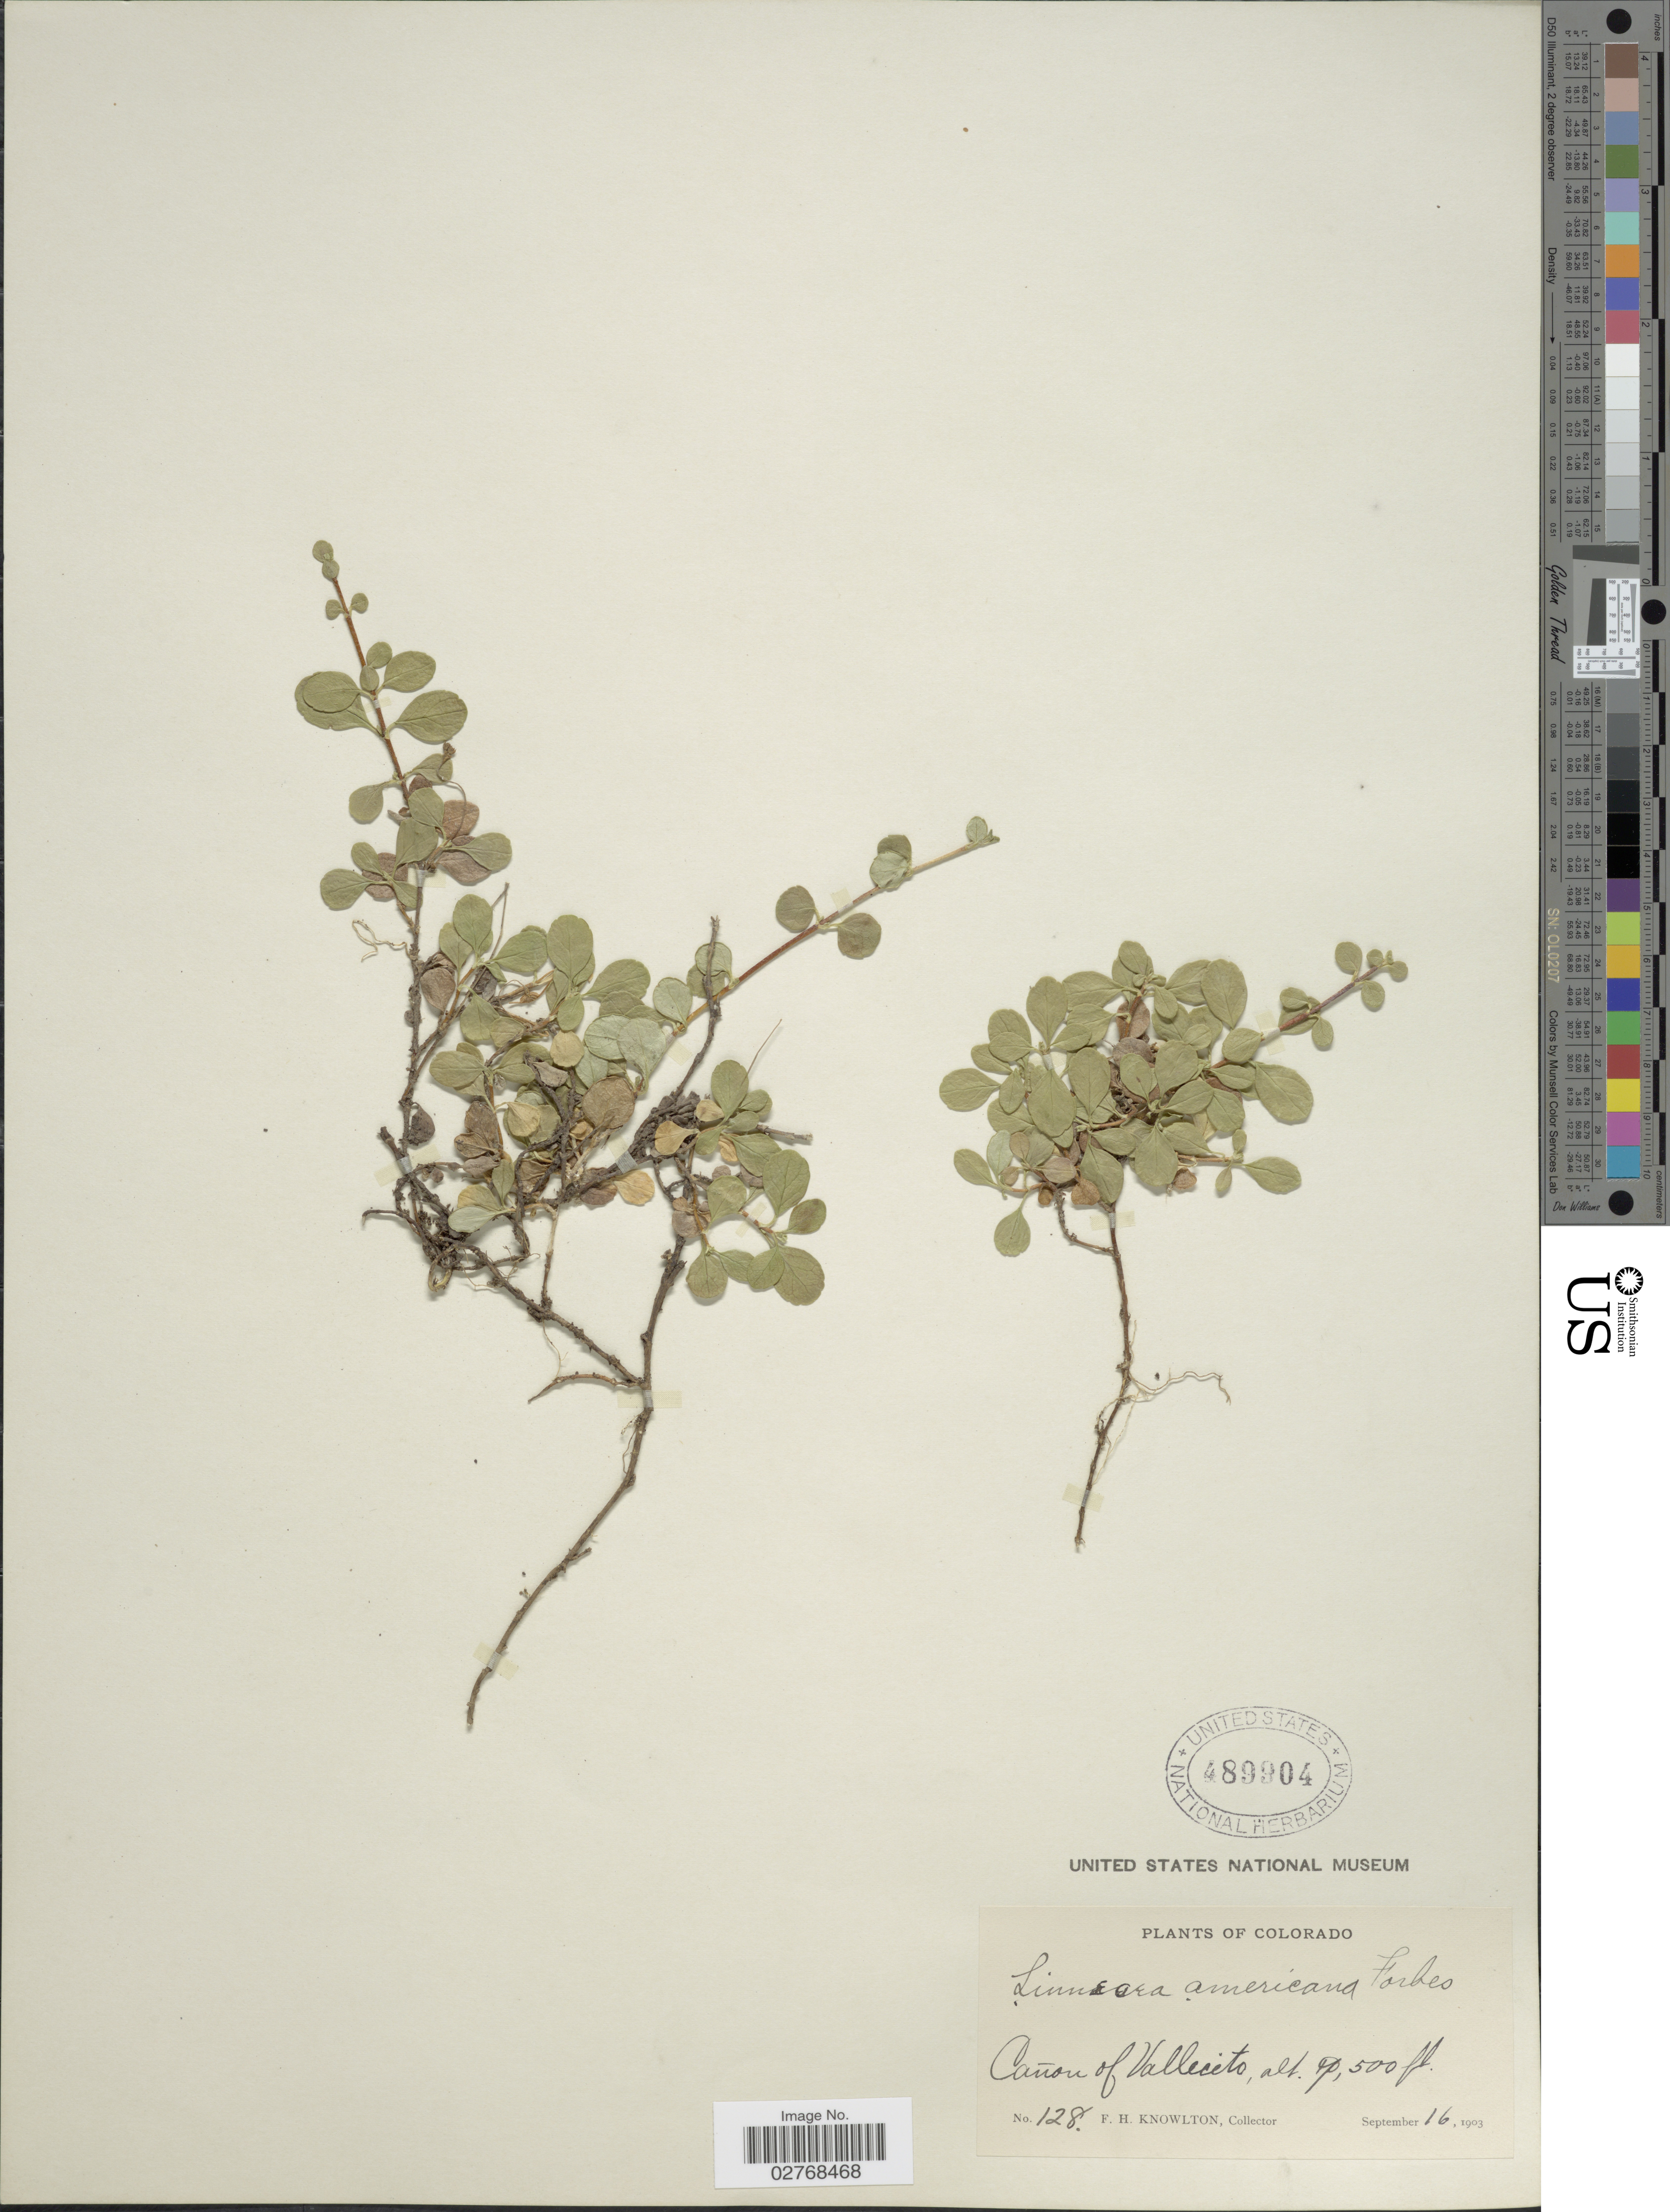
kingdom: Plantae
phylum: Tracheophyta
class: Magnoliopsida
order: Dipsacales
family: Caprifoliaceae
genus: Linnaea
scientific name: Linnaea borealis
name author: L.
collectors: F. H. Knowlton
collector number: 128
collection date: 1903-09-16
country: United States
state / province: Colorado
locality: Cañon of Vallecito.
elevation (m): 2286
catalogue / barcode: US 489904